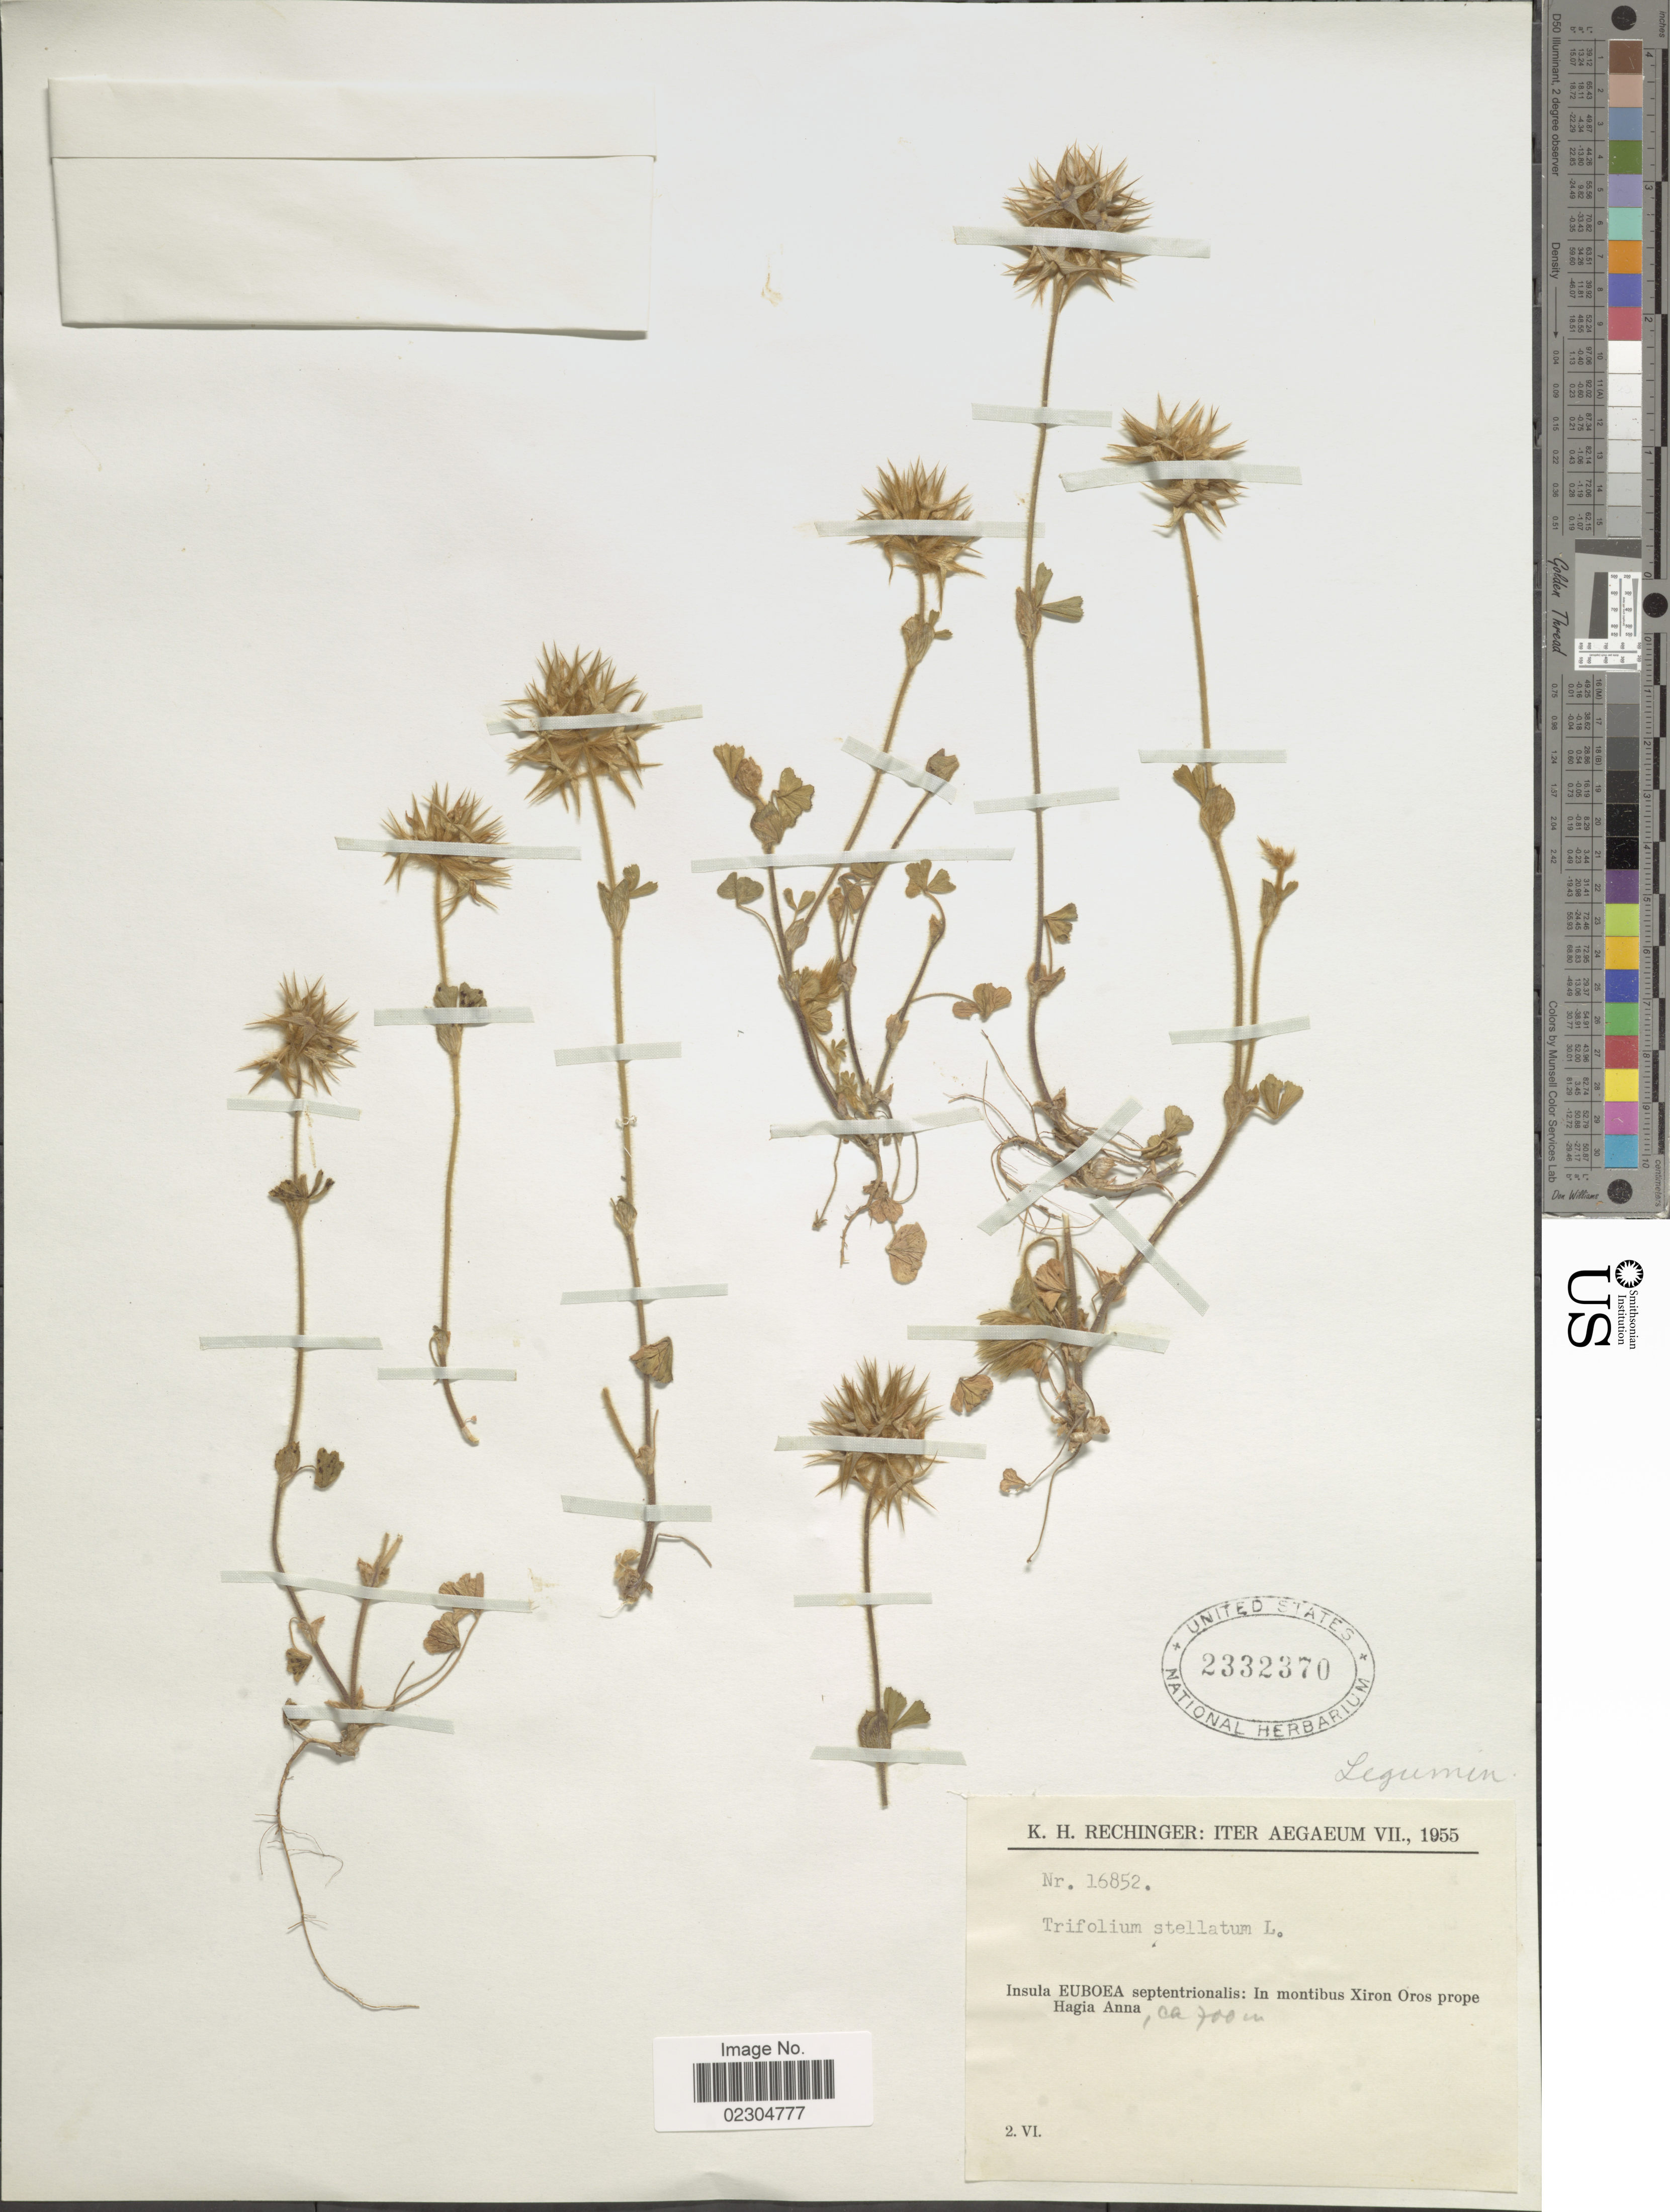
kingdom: Plantae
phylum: Tracheophyta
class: Magnoliopsida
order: Fabales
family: Fabaceae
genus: Trifolium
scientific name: Trifolium stellatum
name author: L.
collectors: K. H. Rechinger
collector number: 16852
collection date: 1955-06-02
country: Greece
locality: Aegaeum. Insula Euboea septentrionalis: In montibus Xiron Oros prope Hagia Anna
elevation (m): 700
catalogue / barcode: US 2332370